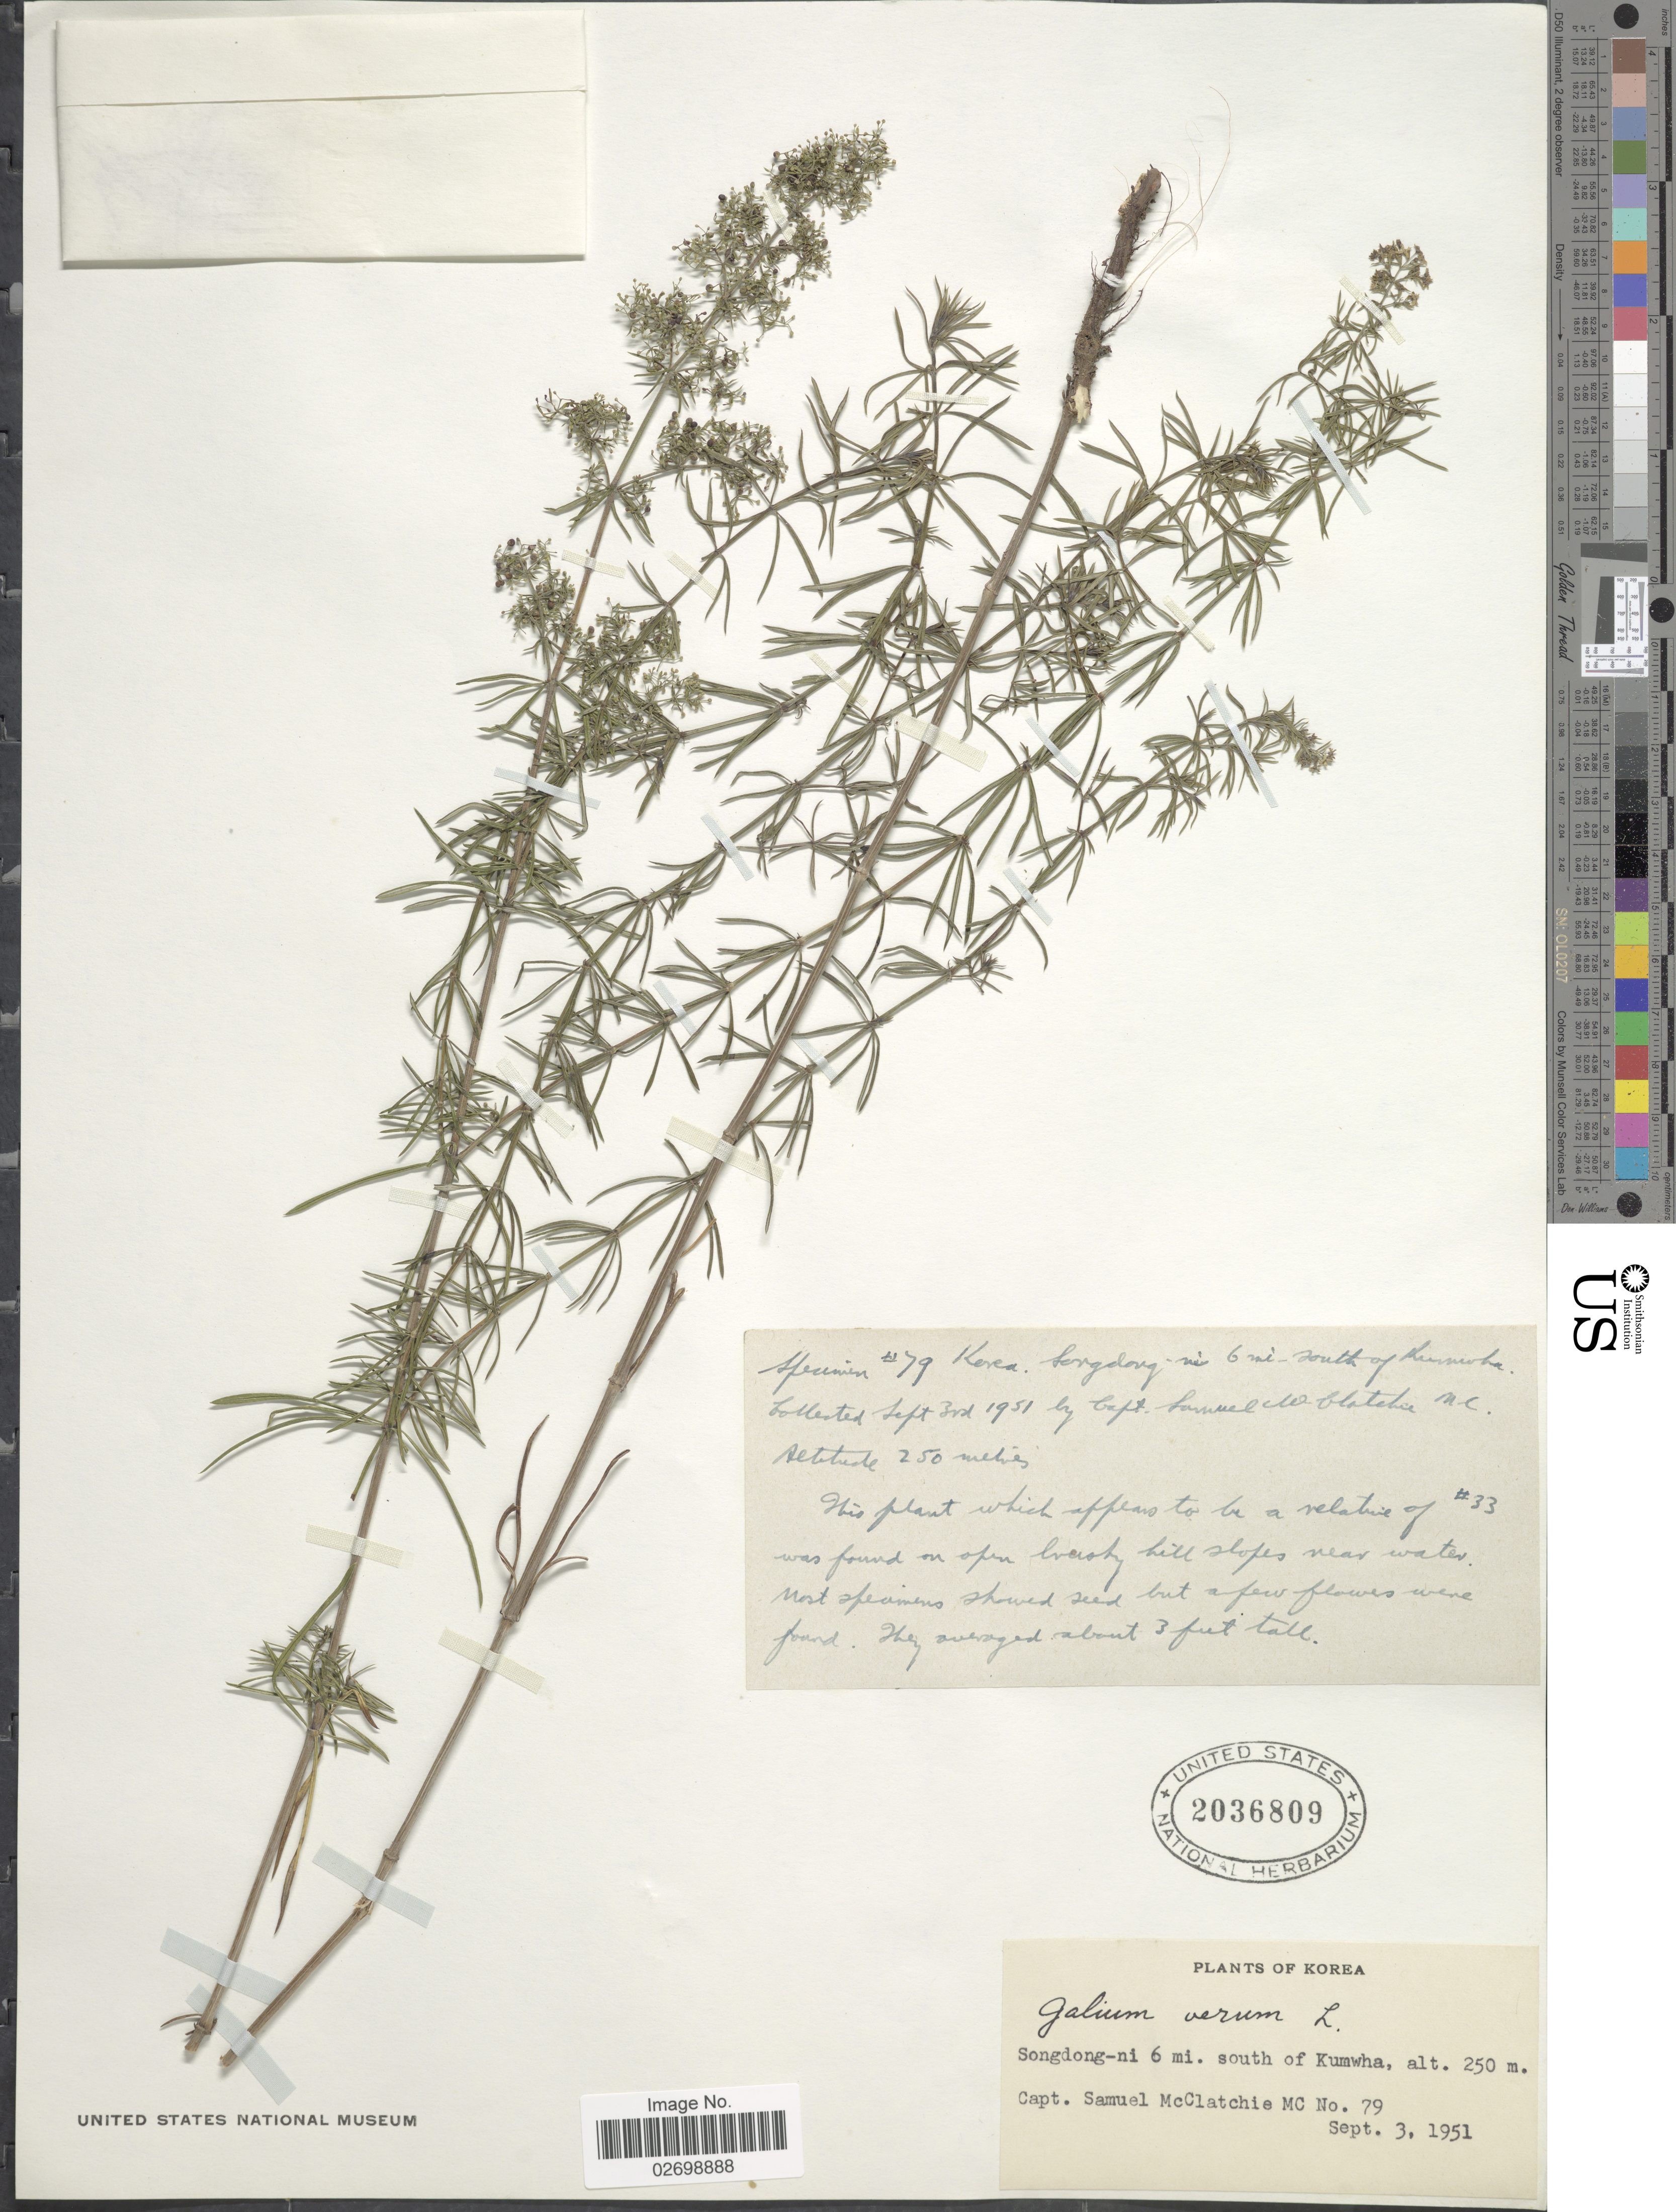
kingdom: Plantae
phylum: Tracheophyta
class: Magnoliopsida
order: Gentianales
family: Rubiaceae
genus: Galium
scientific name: Galium verum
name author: L.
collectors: S. McClatchie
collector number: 79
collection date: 1951-09-03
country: South Korea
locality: Songdong-ni 6 mi. south of Kumwha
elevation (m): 250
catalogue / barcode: US 2036809